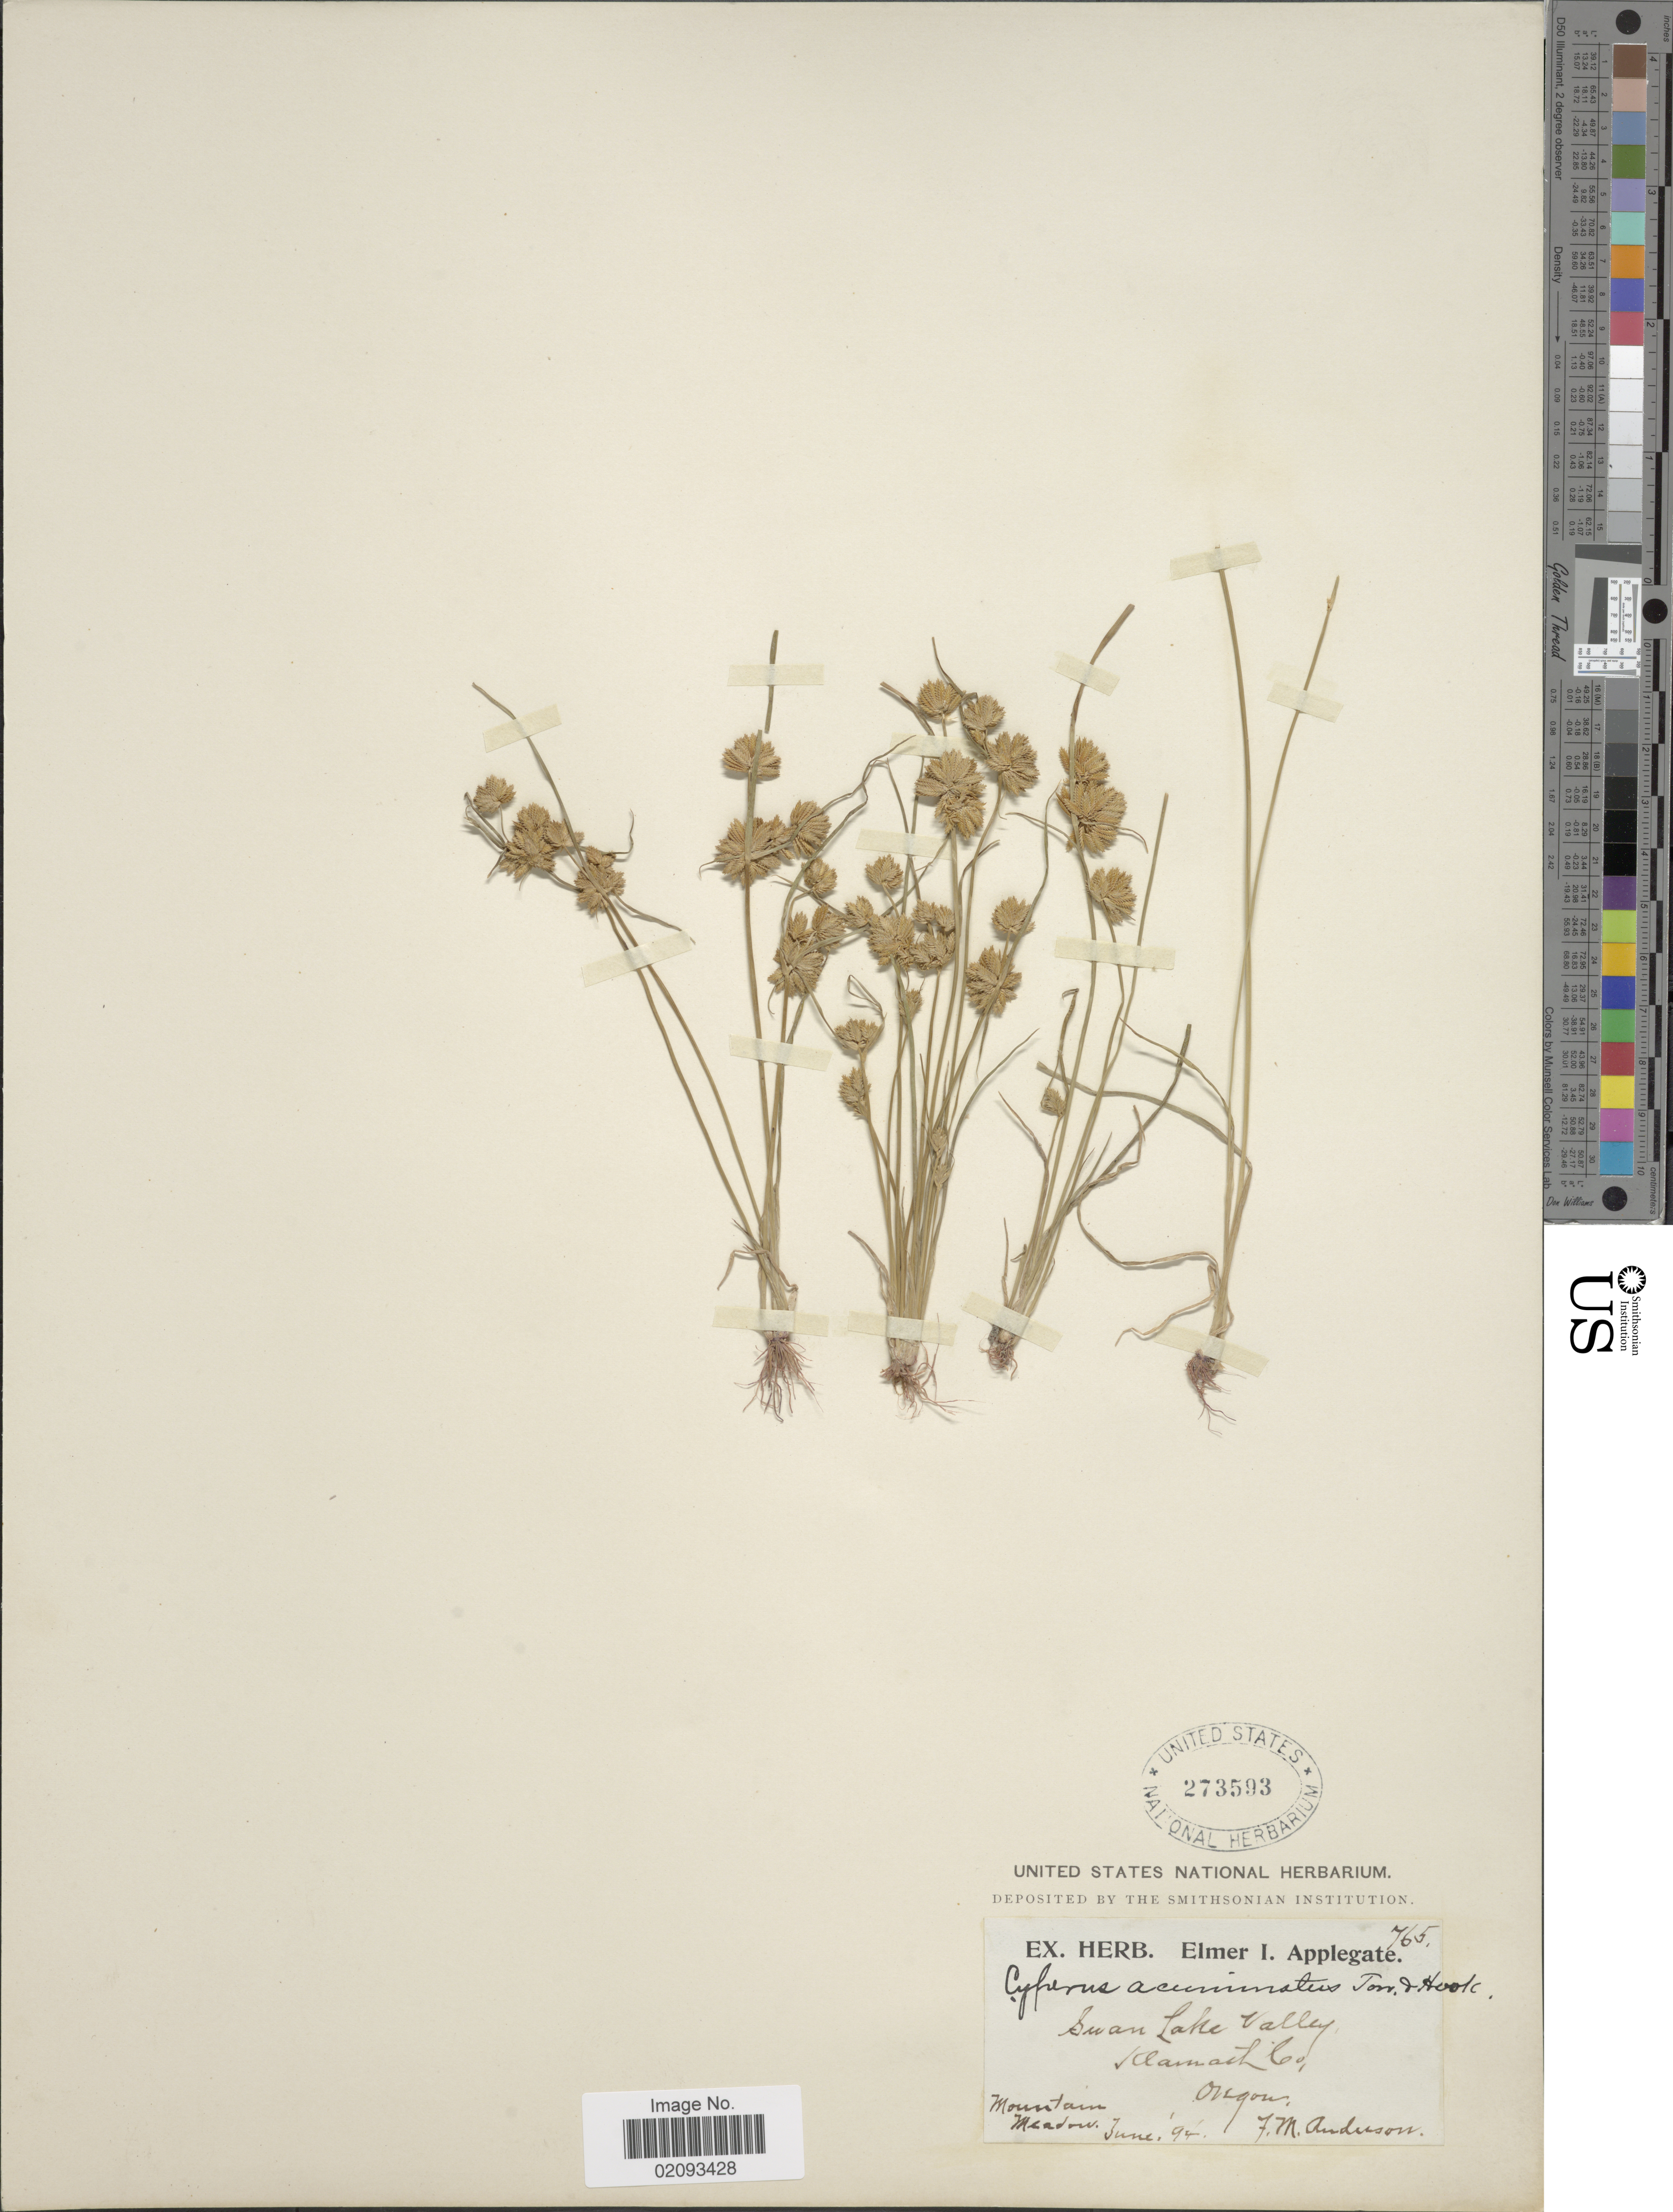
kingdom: Plantae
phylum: Tracheophyta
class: Liliopsida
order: Poales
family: Cyperaceae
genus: Cyperus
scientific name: Cyperus acuminatus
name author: Torr. & Hook.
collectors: F. M. Anderson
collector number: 765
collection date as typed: Transcribed d/m/y: /6/94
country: United States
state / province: Oregon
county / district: Klamath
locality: Swan Lake Valley, Klamath Co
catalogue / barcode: US 273593